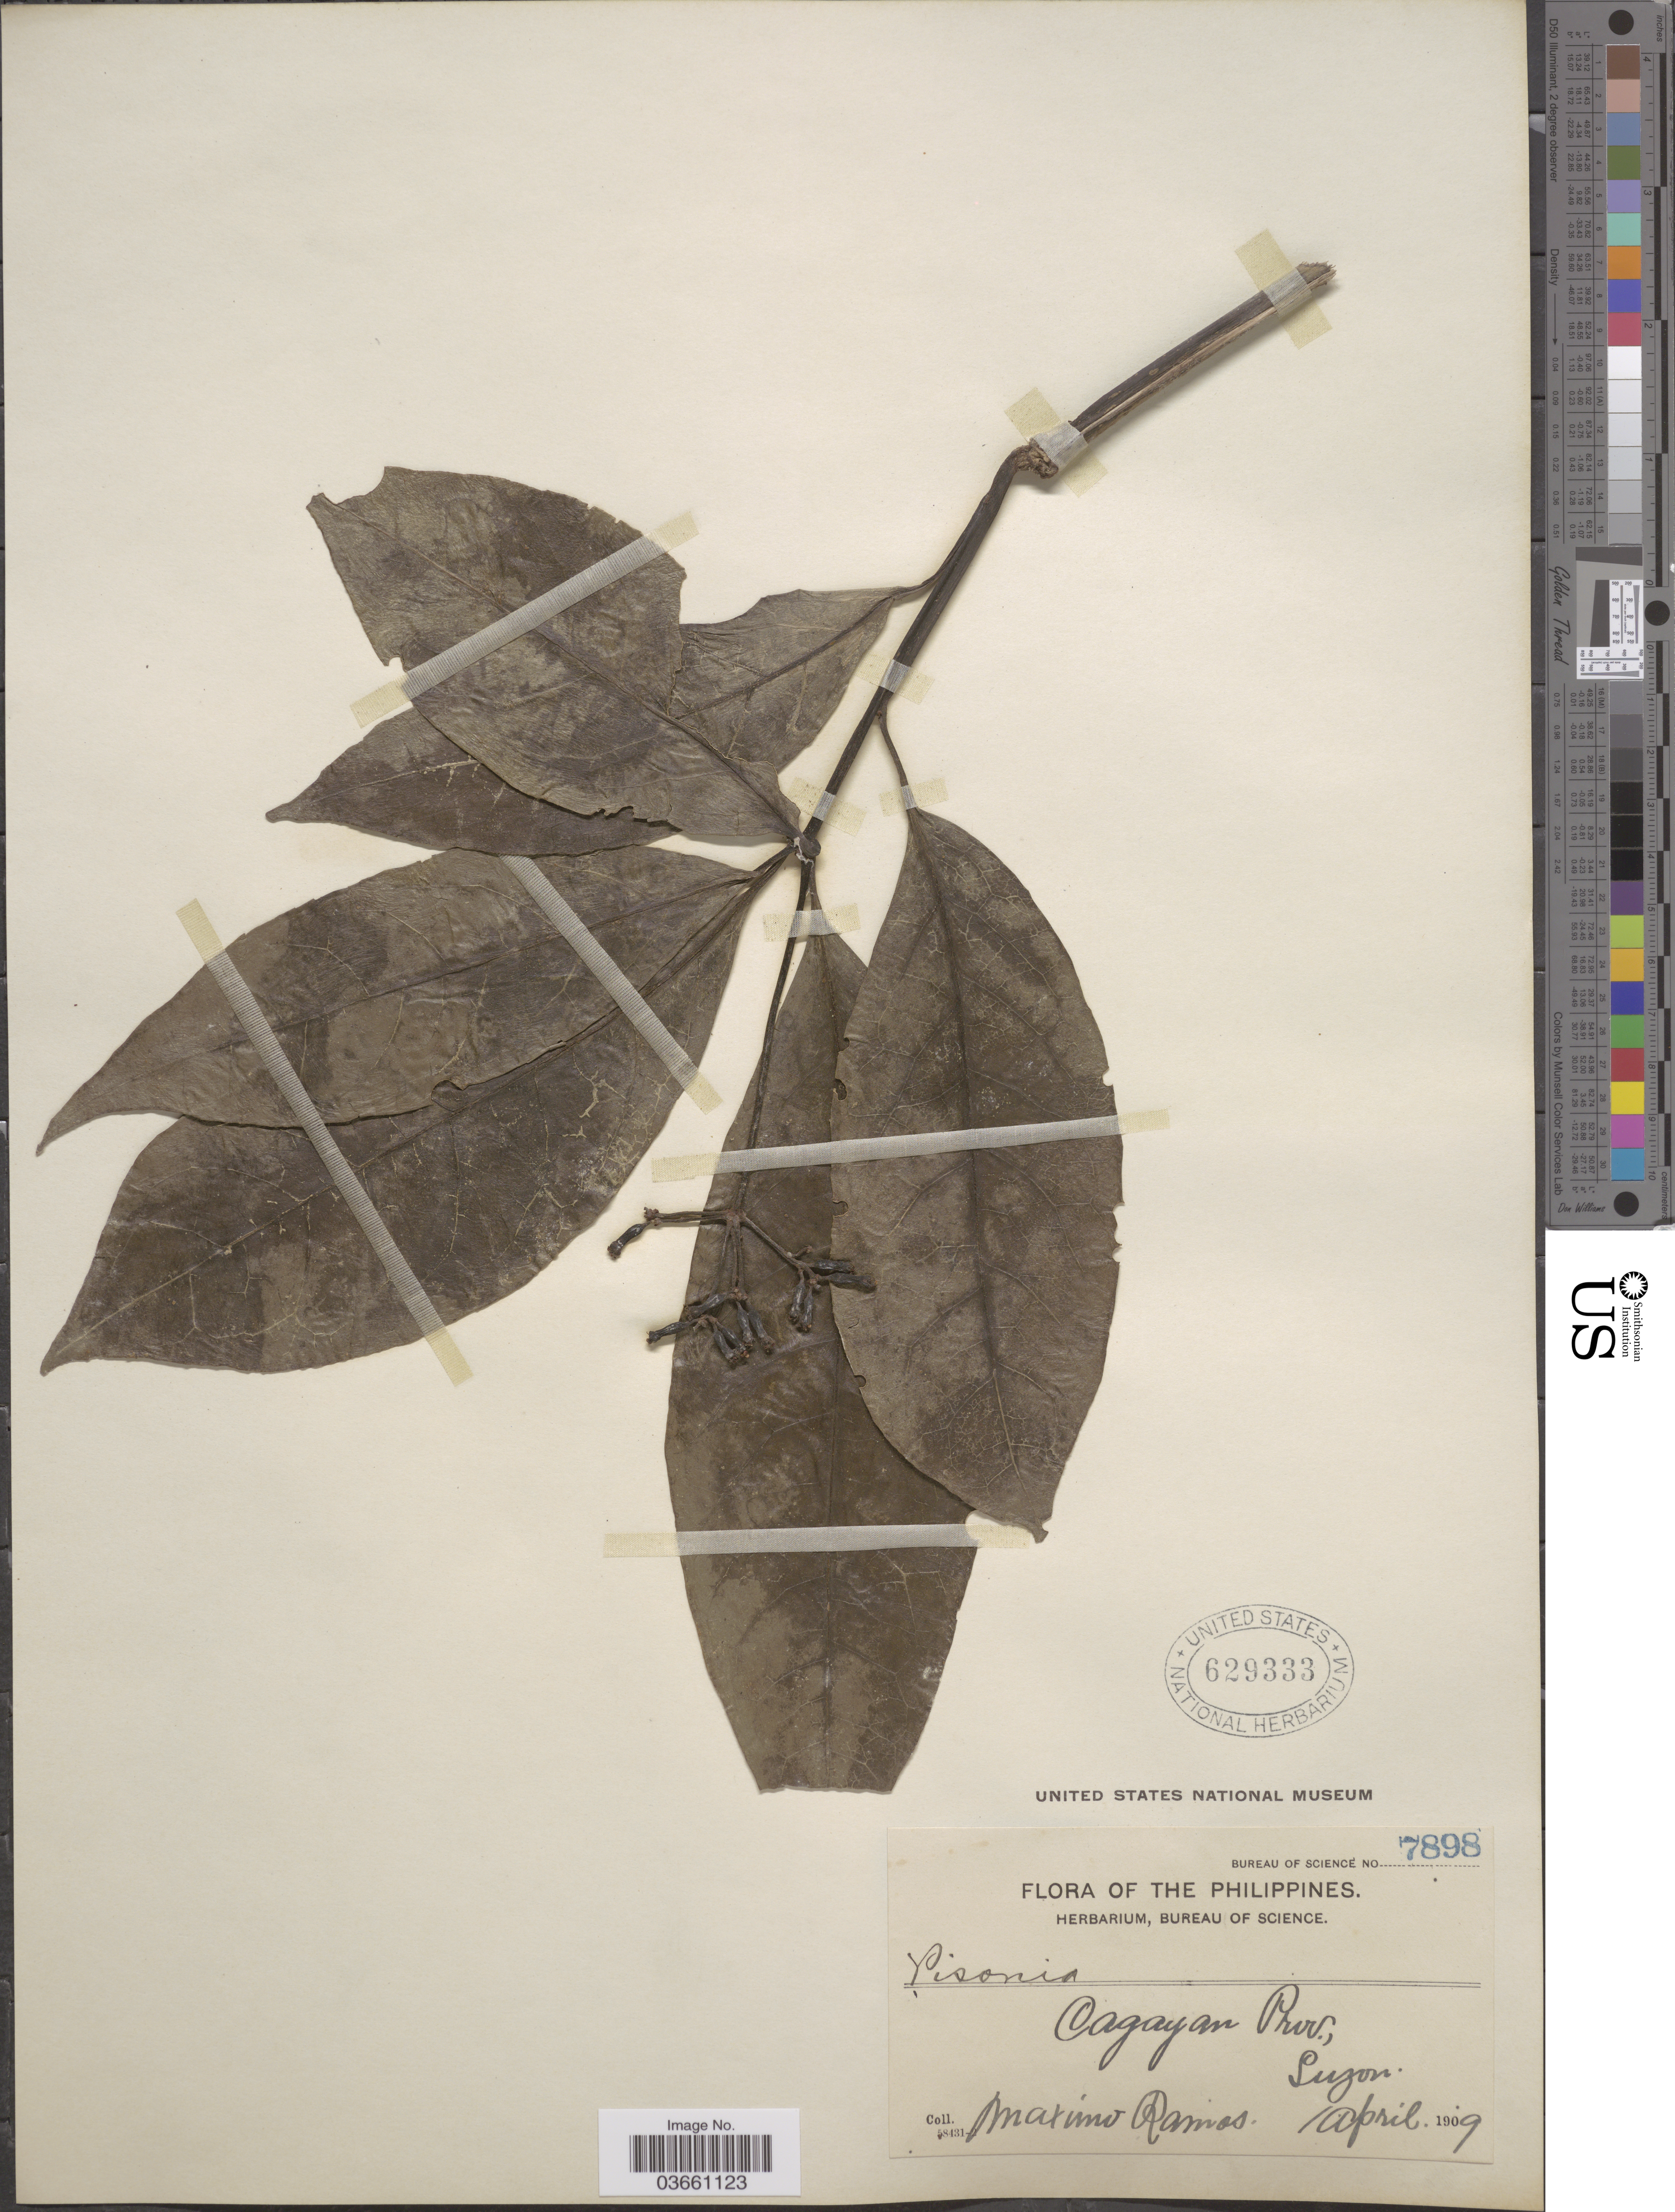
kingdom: Plantae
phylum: Tracheophyta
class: Magnoliopsida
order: Caryophyllales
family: Nyctaginaceae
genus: Pisonia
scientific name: Pisonia sp.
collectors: M. Ramos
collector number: Bureau of Science 7898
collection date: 1909-04-01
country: Philippines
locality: Cagayan Prov., Luzon.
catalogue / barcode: US 629333